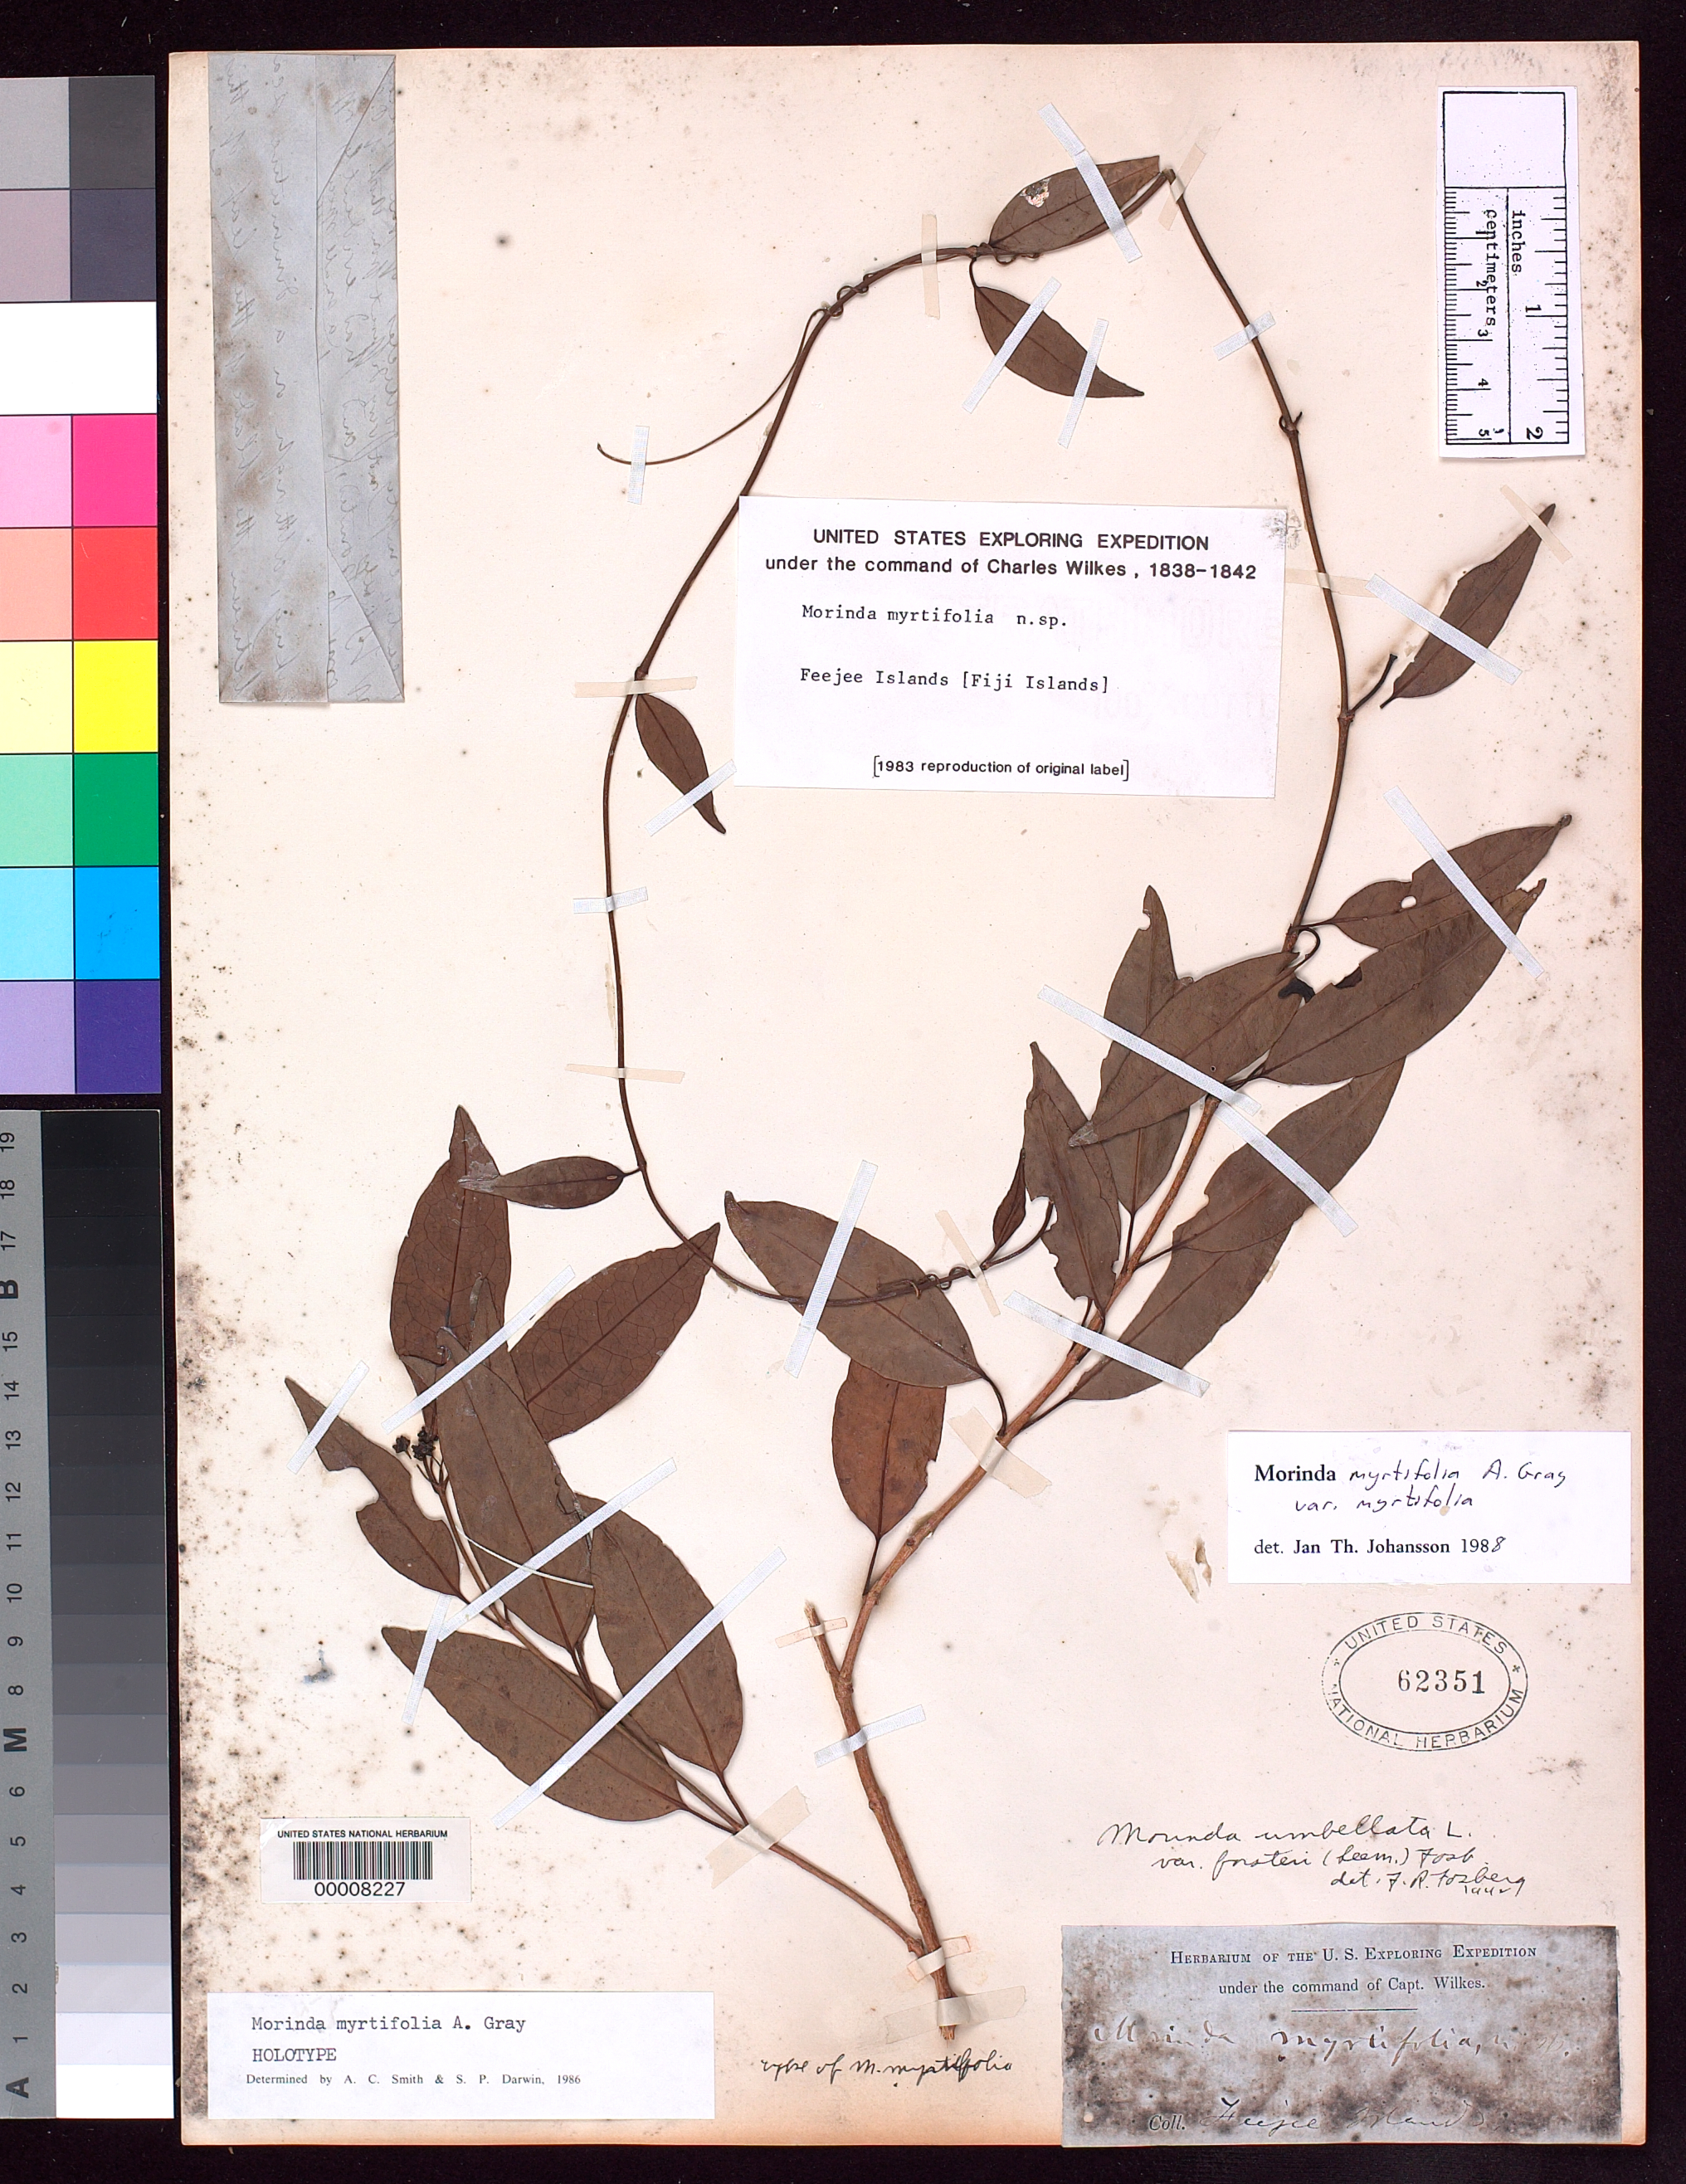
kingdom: Plantae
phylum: Tracheophyta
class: Magnoliopsida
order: Gentianales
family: Rubiaceae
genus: Morinda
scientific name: Morinda myrtifolia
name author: A. Gray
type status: Holotype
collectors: Wilkes Explor. Exped.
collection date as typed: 1838 to -- --- 1842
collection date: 1838/1842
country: Fiji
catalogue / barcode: US 62351